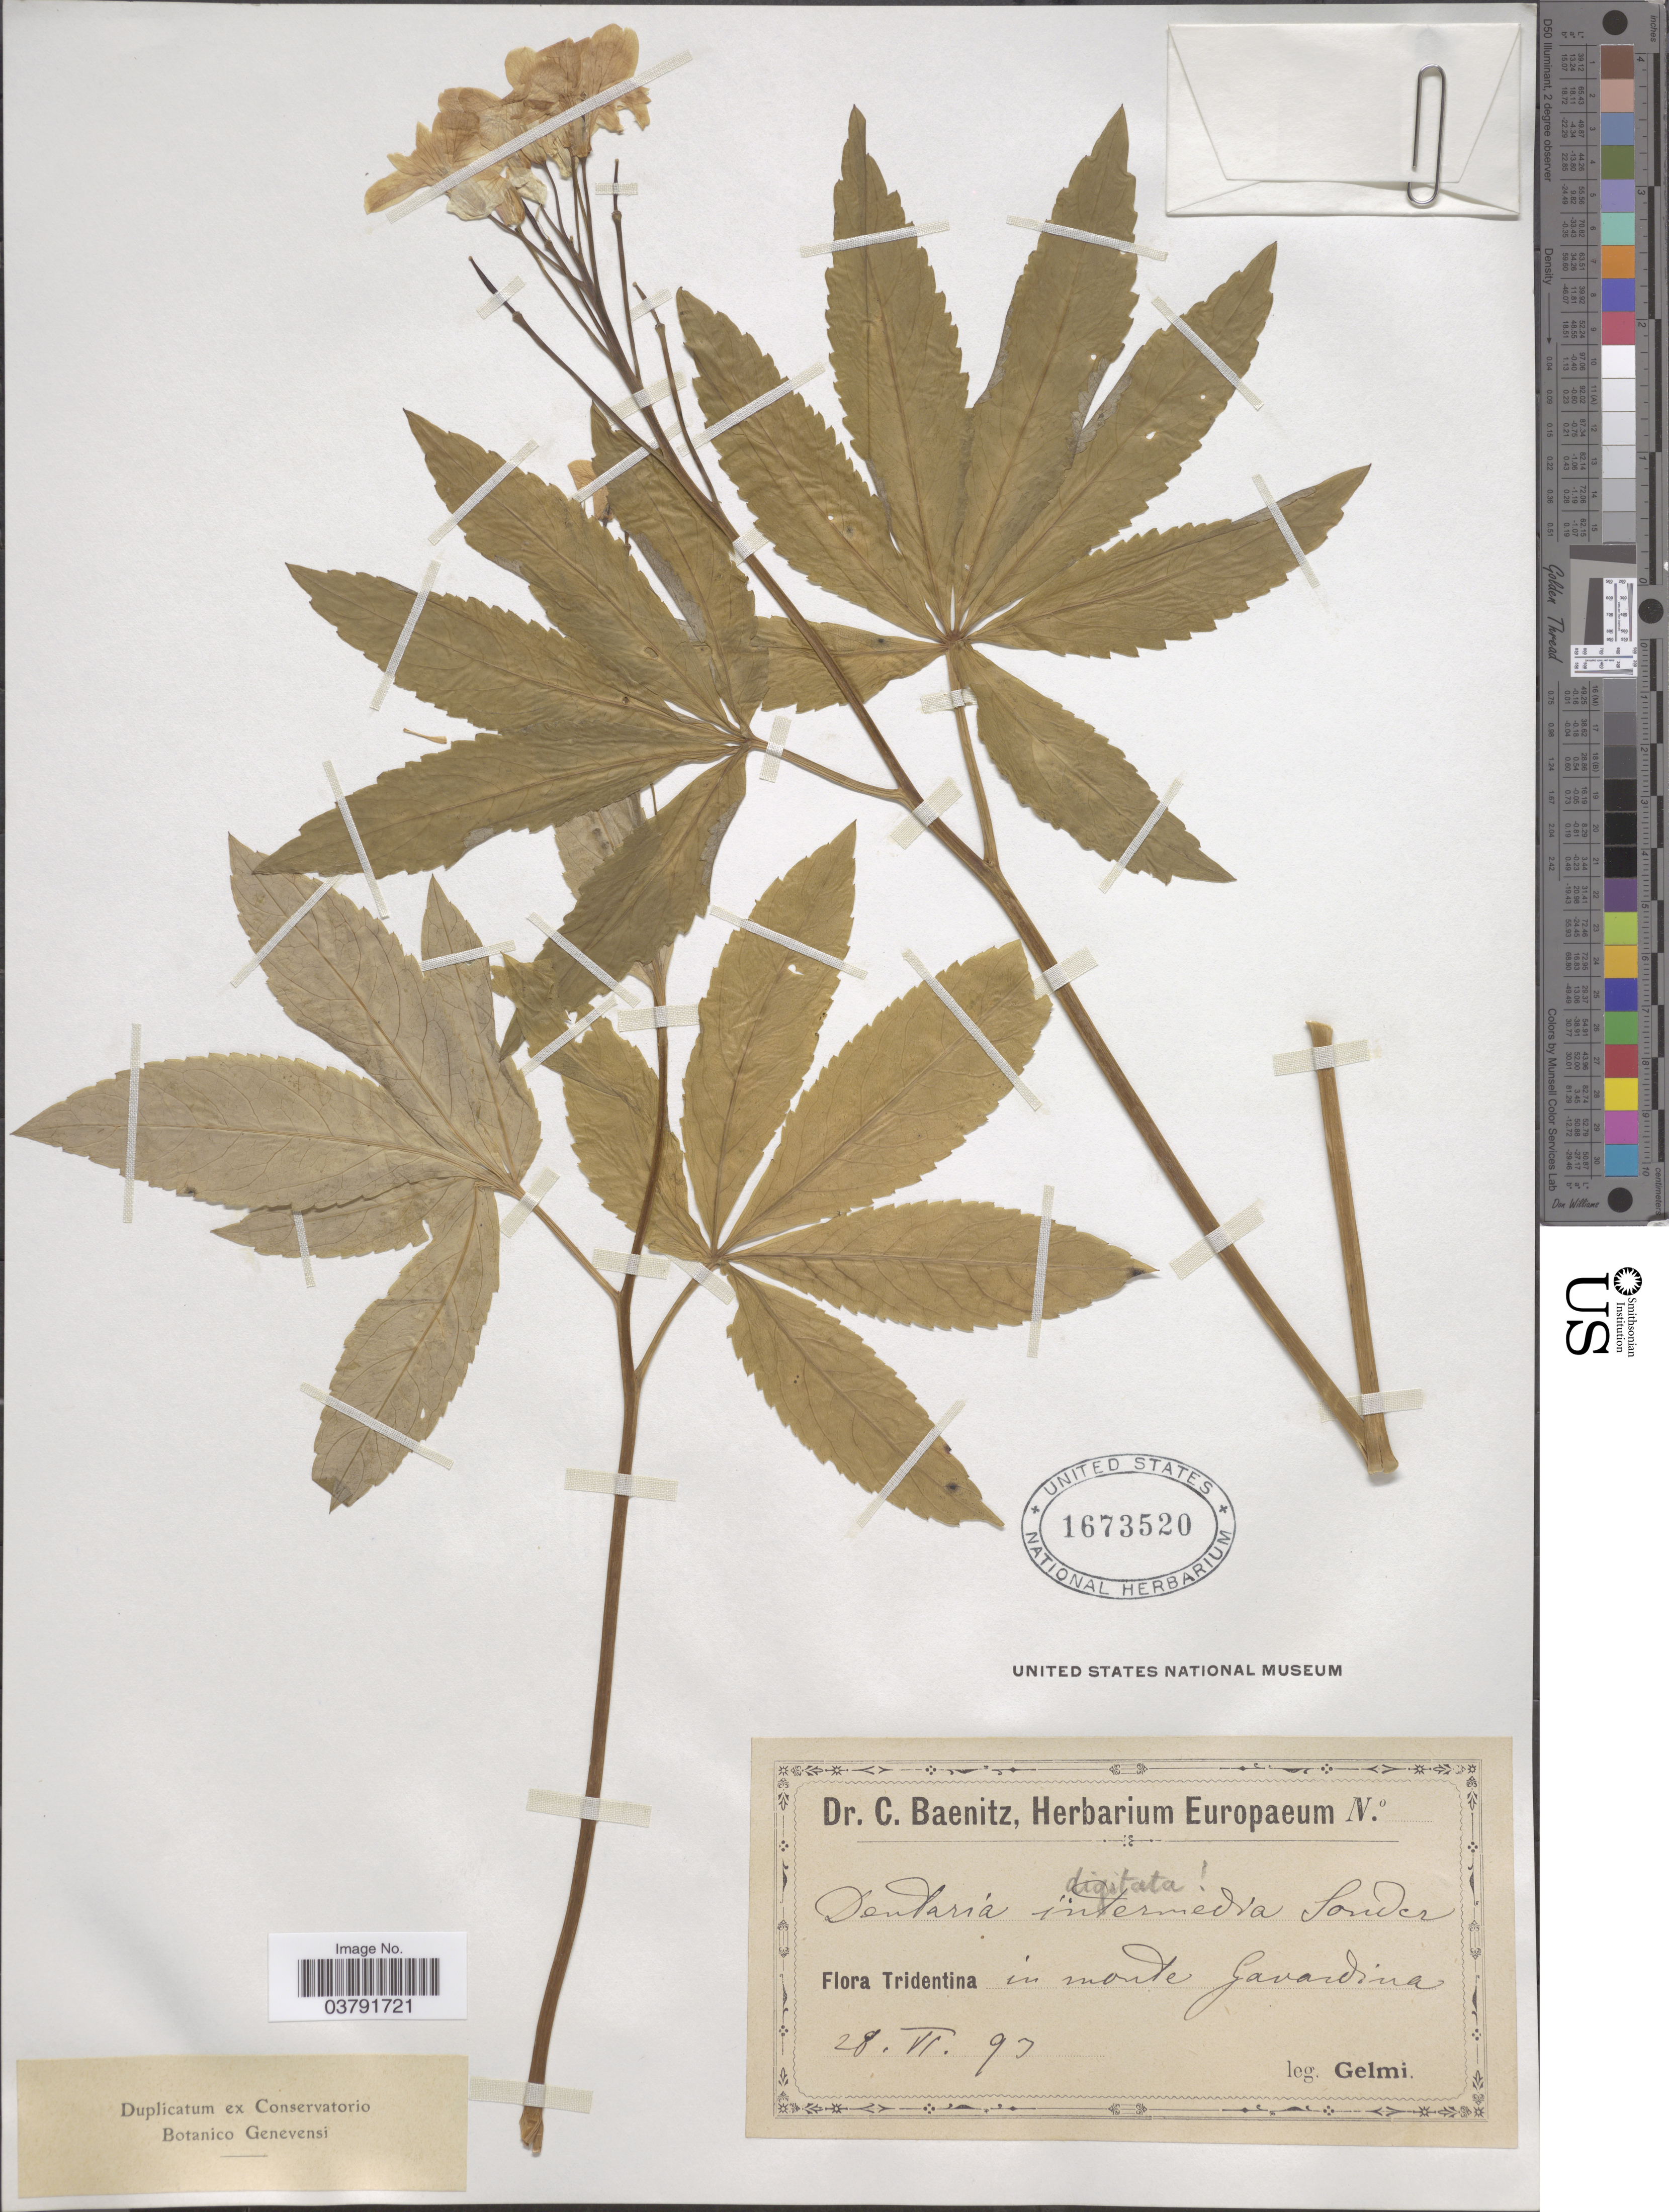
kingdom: Plantae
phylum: Tracheophyta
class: Magnoliopsida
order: Brassicales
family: Brassicaceae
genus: Dentaria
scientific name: Dentaria digitata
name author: Lam.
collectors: -. Gelmi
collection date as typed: Transcribed d/m/y: 28/6/97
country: Italy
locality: Tridentina in monte Gavardina.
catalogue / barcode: US 1673520